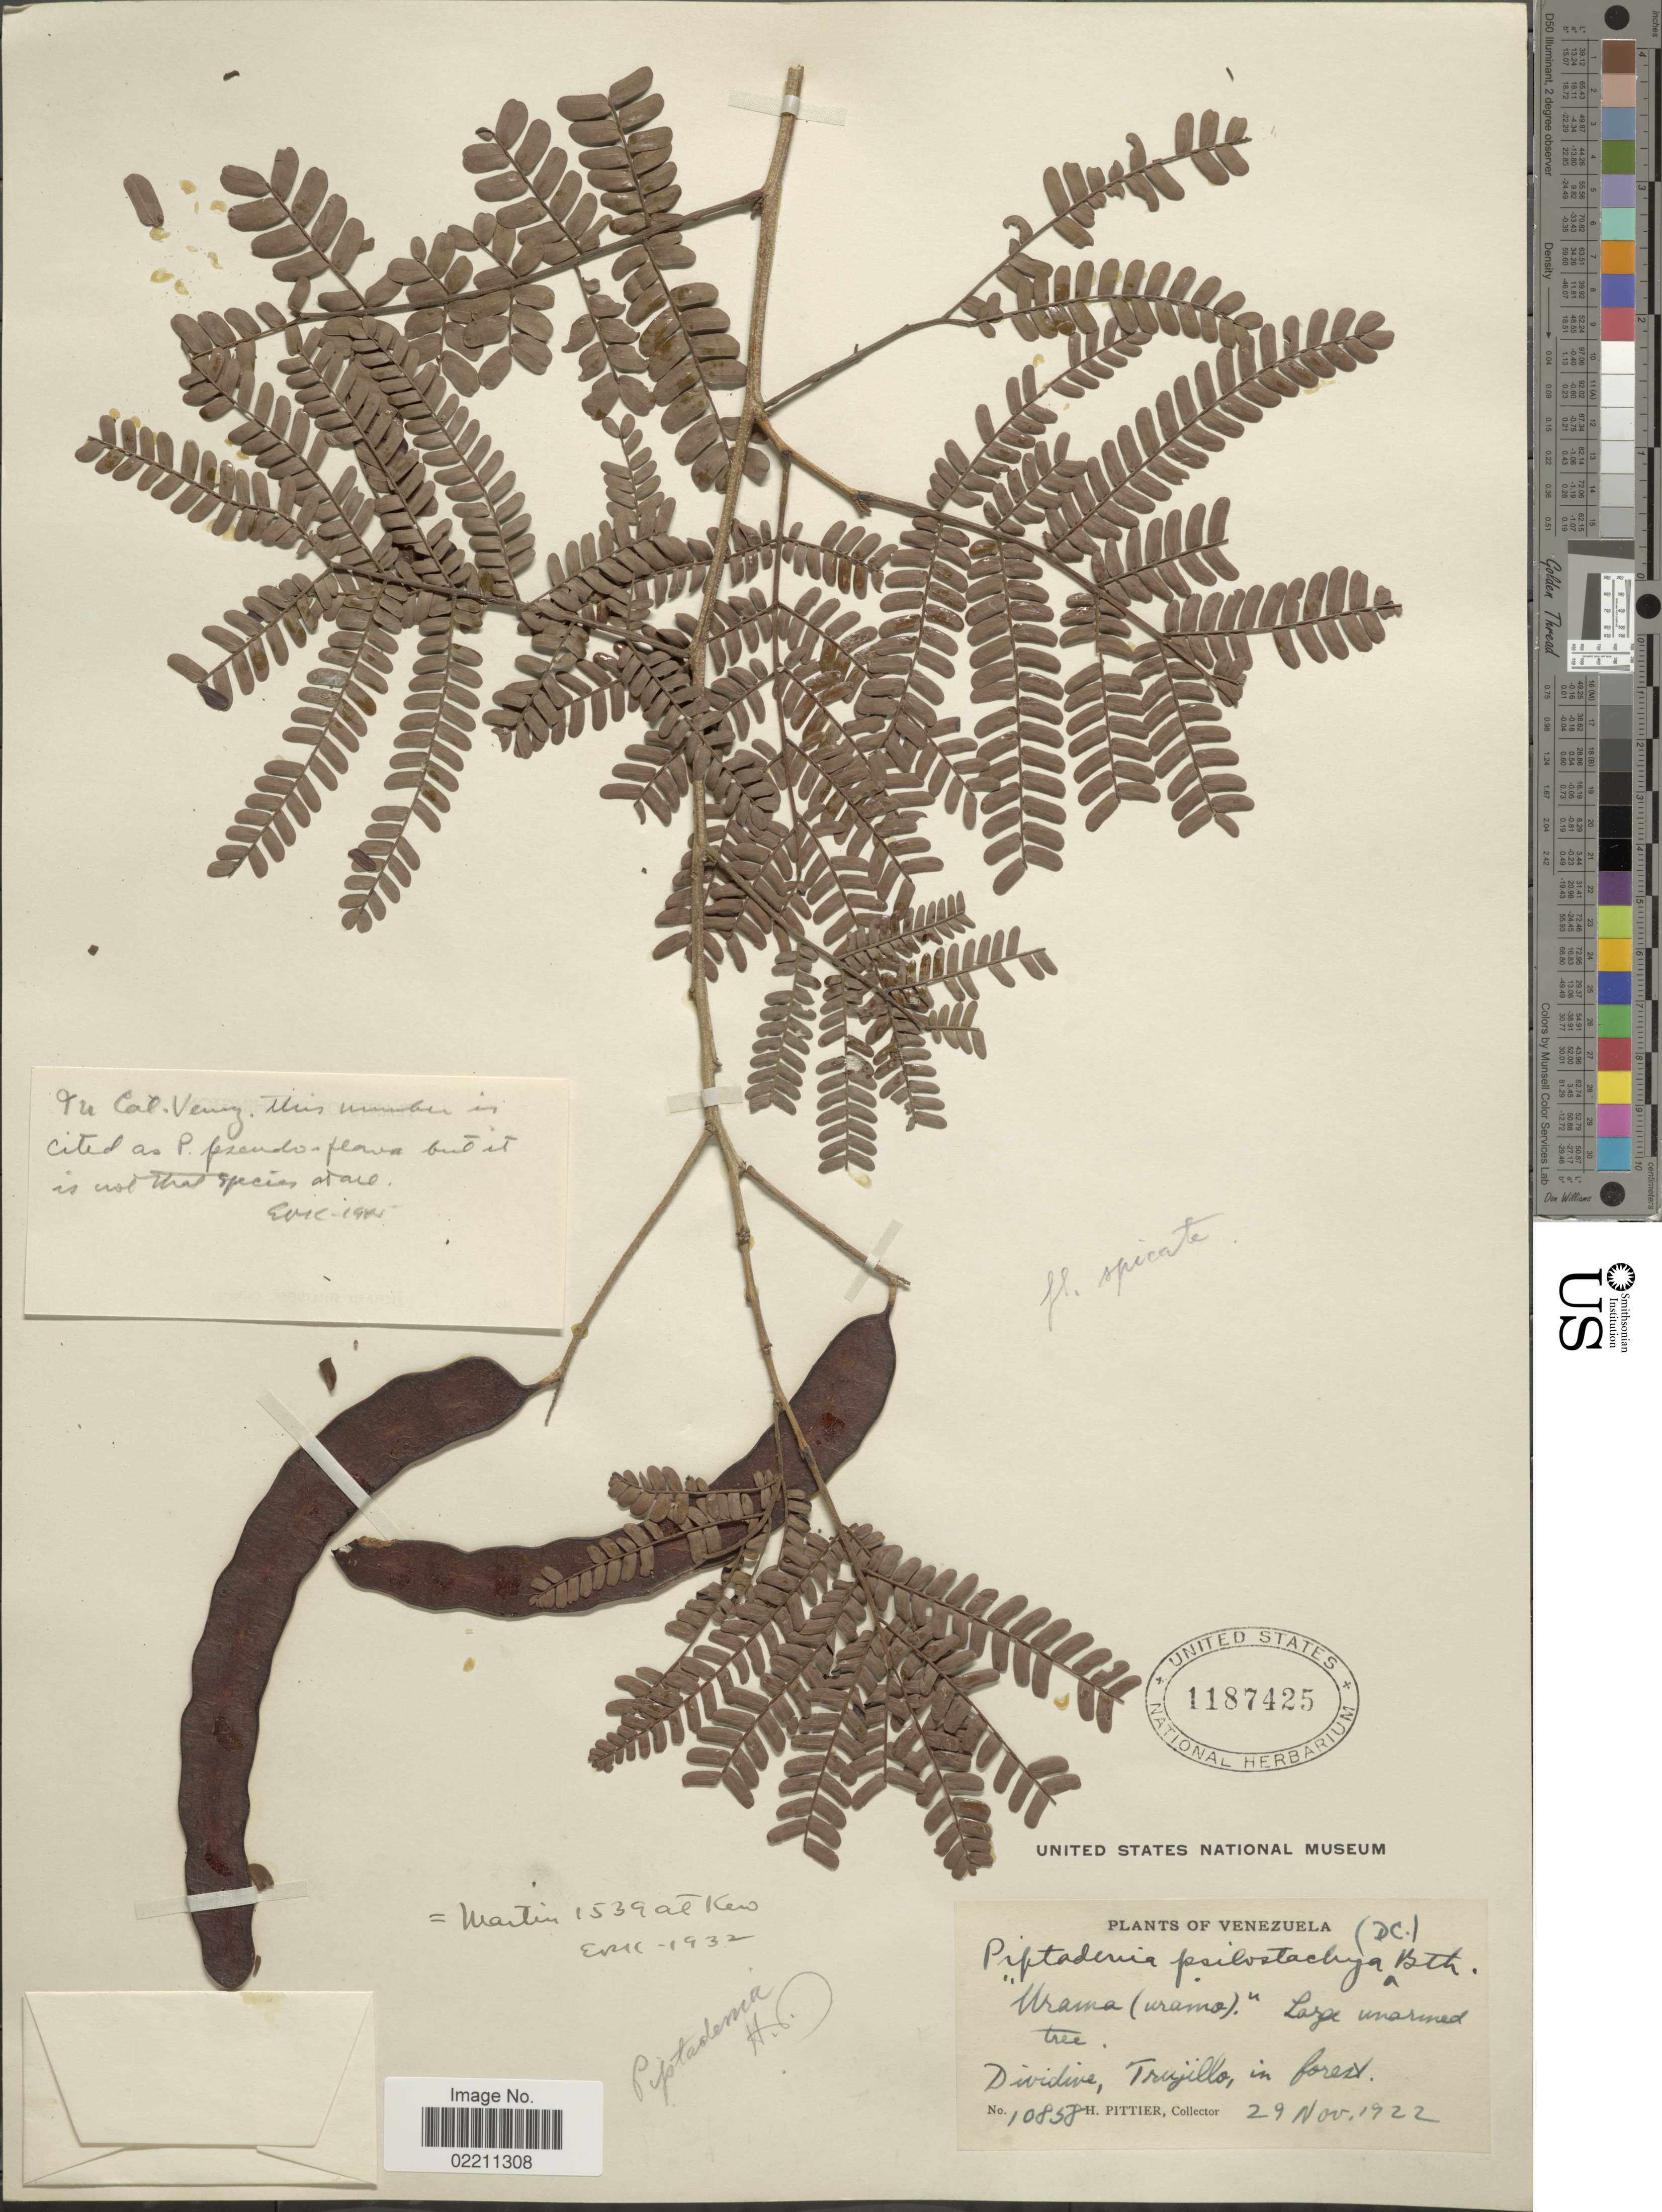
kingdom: Plantae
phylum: Tracheophyta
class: Magnoliopsida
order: Fabales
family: Fabaceae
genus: Marlimorimia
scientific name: Marlimorimia psilostachya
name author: (DC.) L.P. Queiroz & Marc.F. Simon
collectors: H. F. Pittier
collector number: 10858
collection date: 1922-11-29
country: Venezuela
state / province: Trujillo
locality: Dividive, Trujillo, in forest.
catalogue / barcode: US 1187425